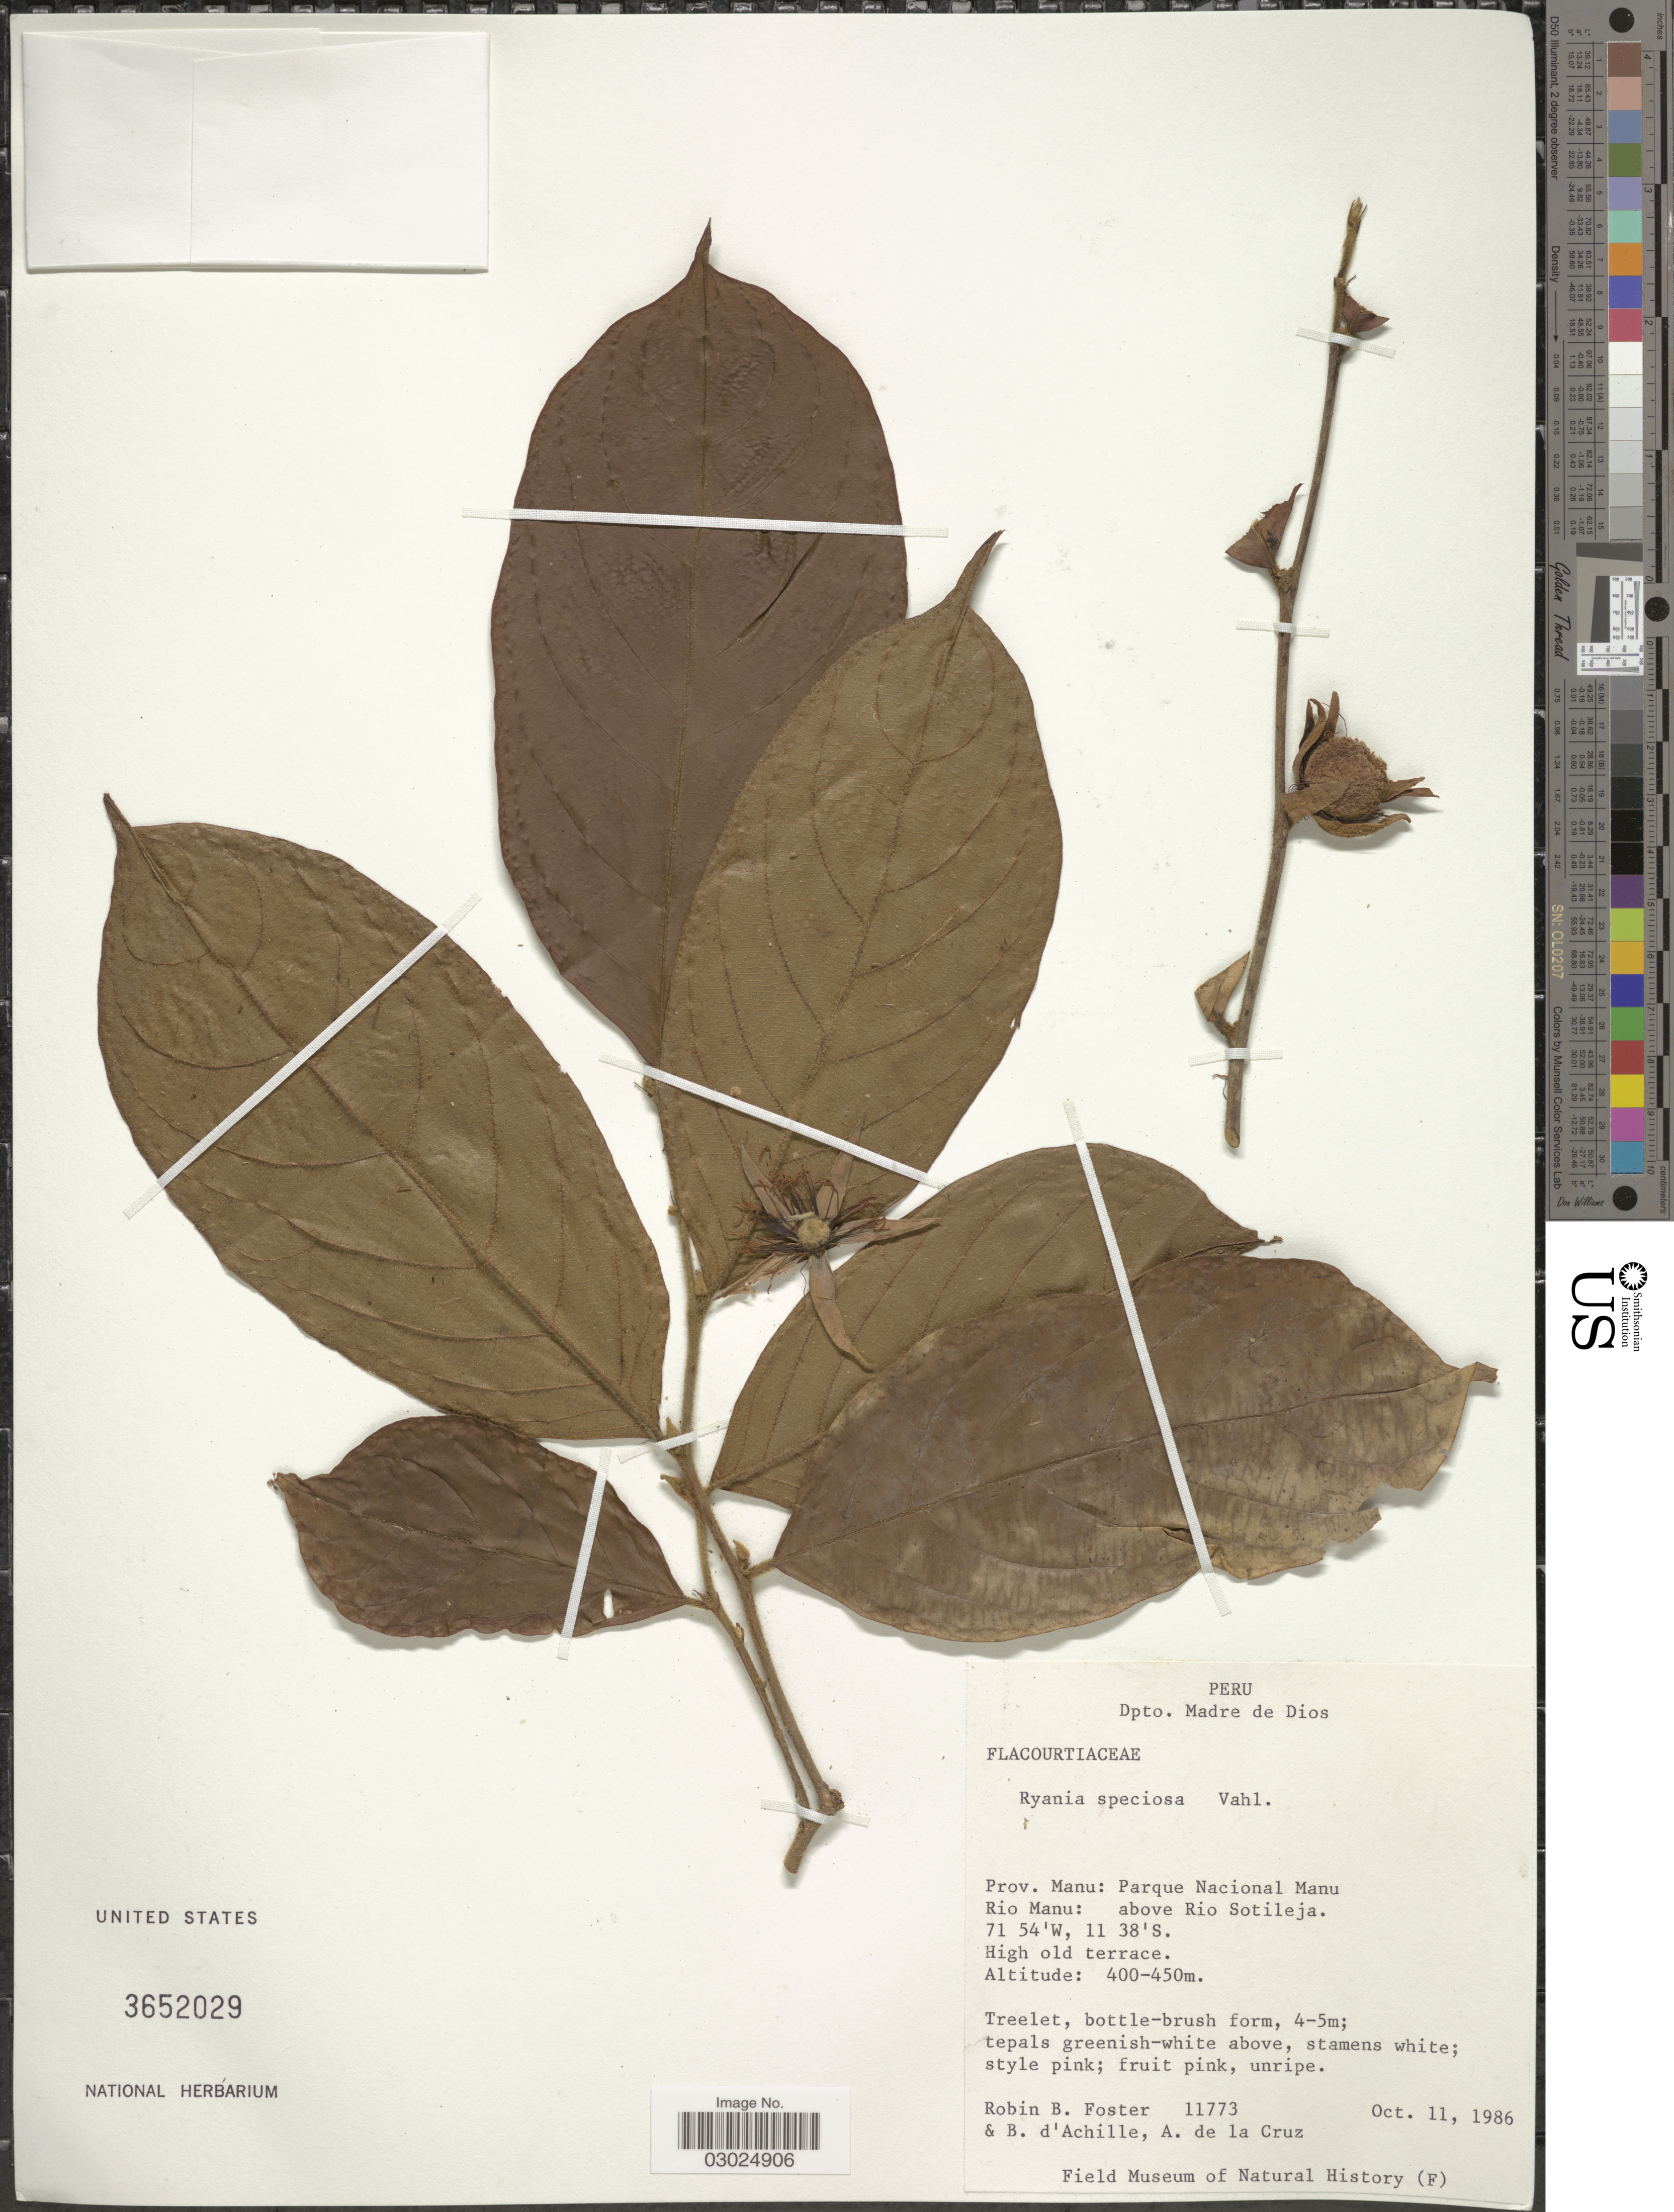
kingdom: Plantae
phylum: Tracheophyta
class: Magnoliopsida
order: Malpighiales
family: Salicaceae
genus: Ryania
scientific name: Ryania speciosa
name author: Vahl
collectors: R. B. Foster, B. d'Achille & A. de la Cruz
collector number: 11773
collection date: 1986-10-11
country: Peru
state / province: Madre de Dios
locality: Dpto. Madre de Dios. Prov. Manu: Parque Nacional Manu. Rio Manu: above Rio Sotileja.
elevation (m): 400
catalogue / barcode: US 3652029